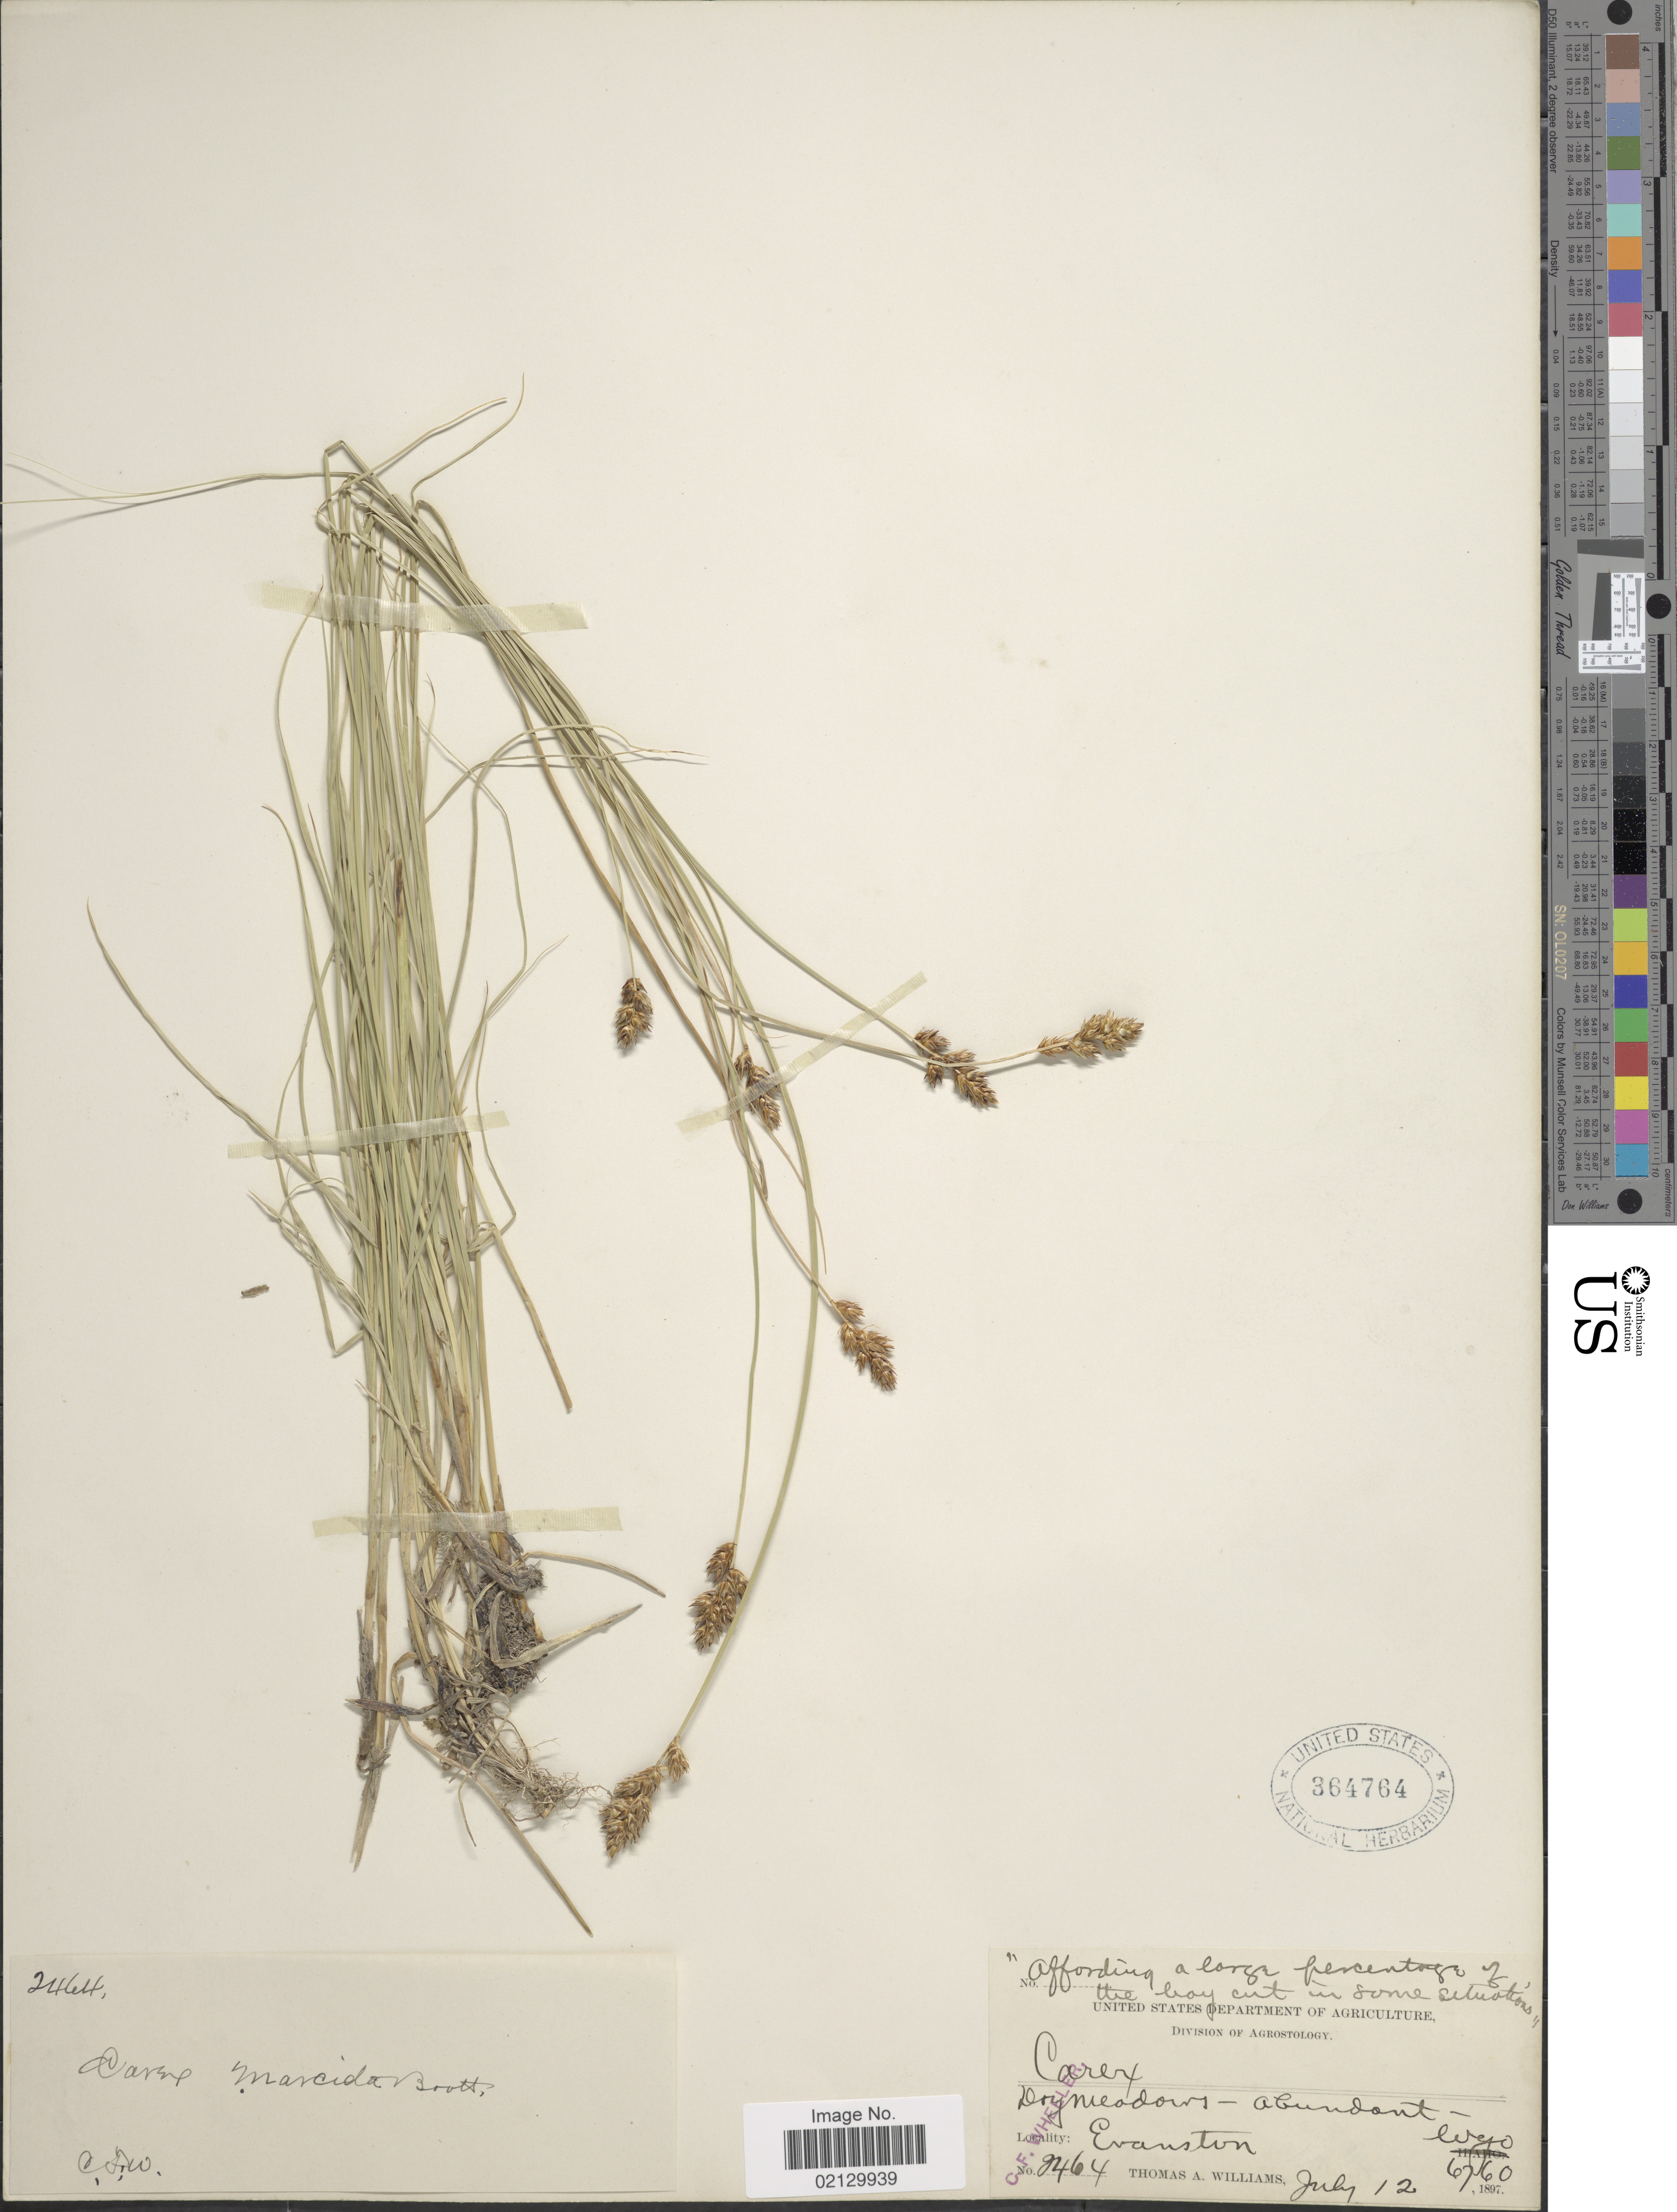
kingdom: Plantae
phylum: Tracheophyta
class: Liliopsida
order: Poales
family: Cyperaceae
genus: Carex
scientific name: Carex praegracilis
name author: W. Boott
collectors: T. A. Williams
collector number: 2464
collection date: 1897-07-12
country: United States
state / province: Wyoming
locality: Dry meadows, Evanston.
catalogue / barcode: US 364764